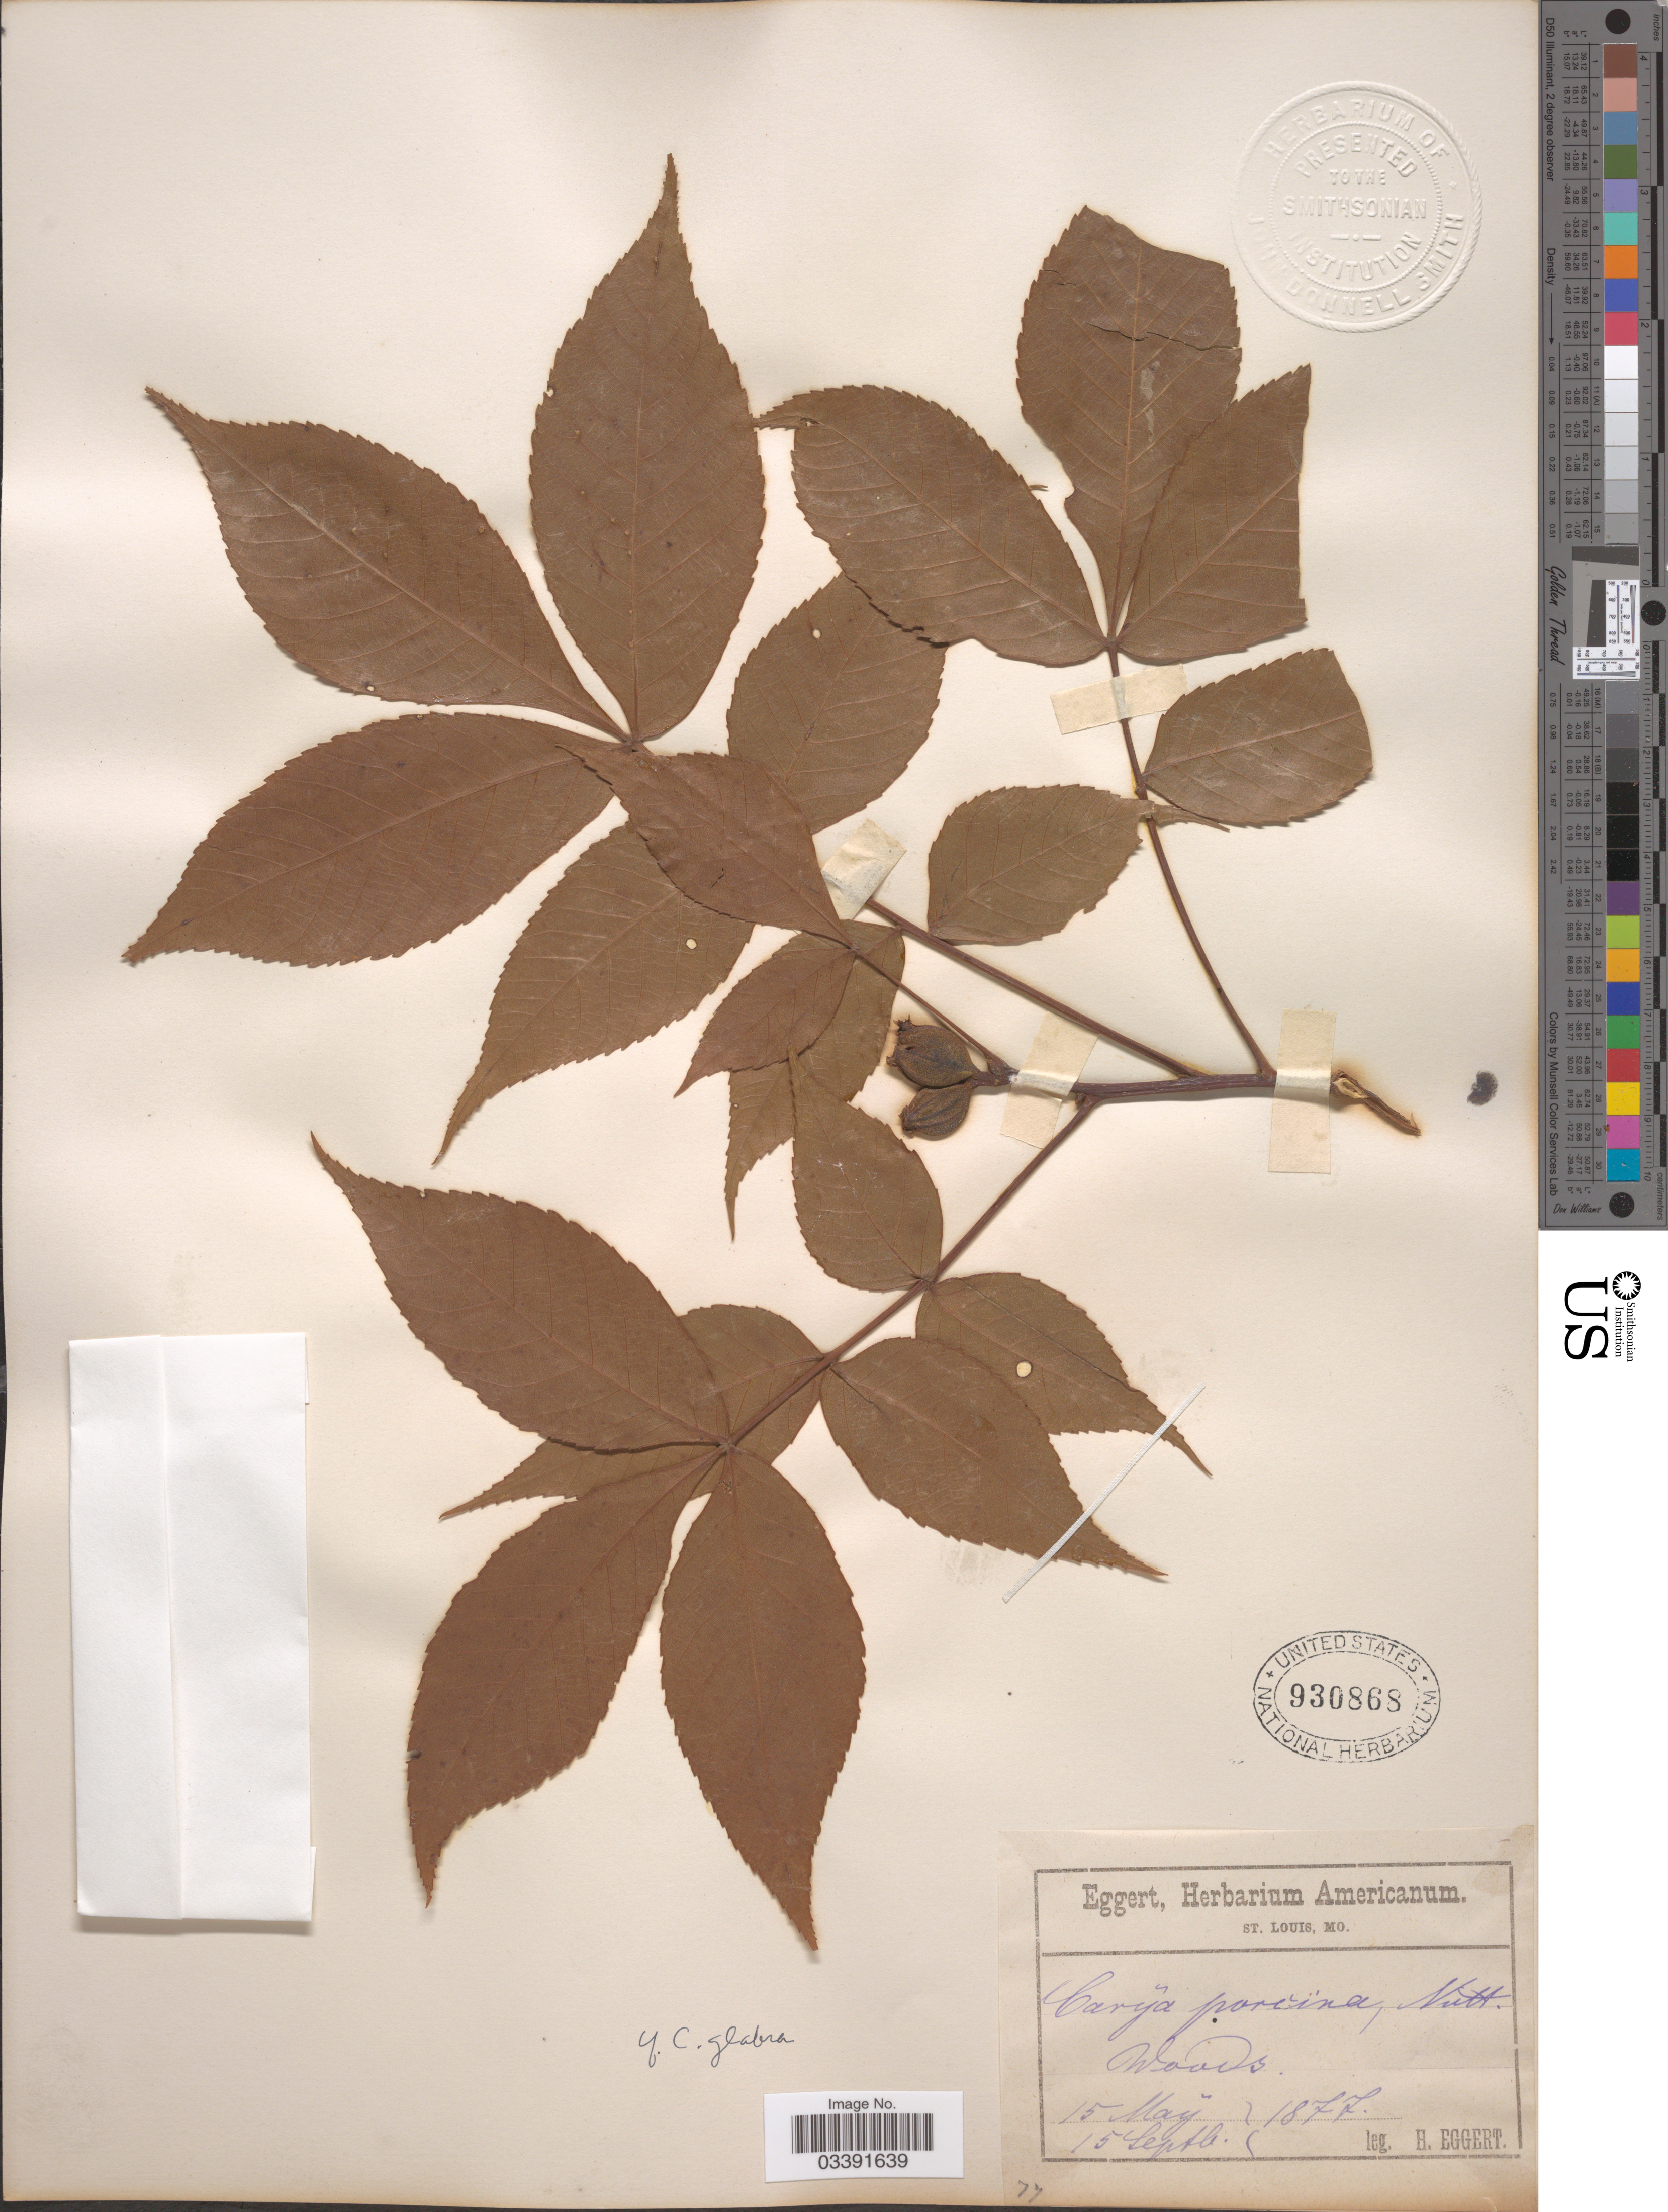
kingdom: Plantae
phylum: Tracheophyta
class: Magnoliopsida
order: Fagales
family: Juglandaceae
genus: Carya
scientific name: Carya glabra var. glabra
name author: (Mill.) Sweet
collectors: H. Eggert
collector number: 77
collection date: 1877-05-15/1877-09-15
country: United States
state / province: Missouri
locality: St. Louis.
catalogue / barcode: US 930868